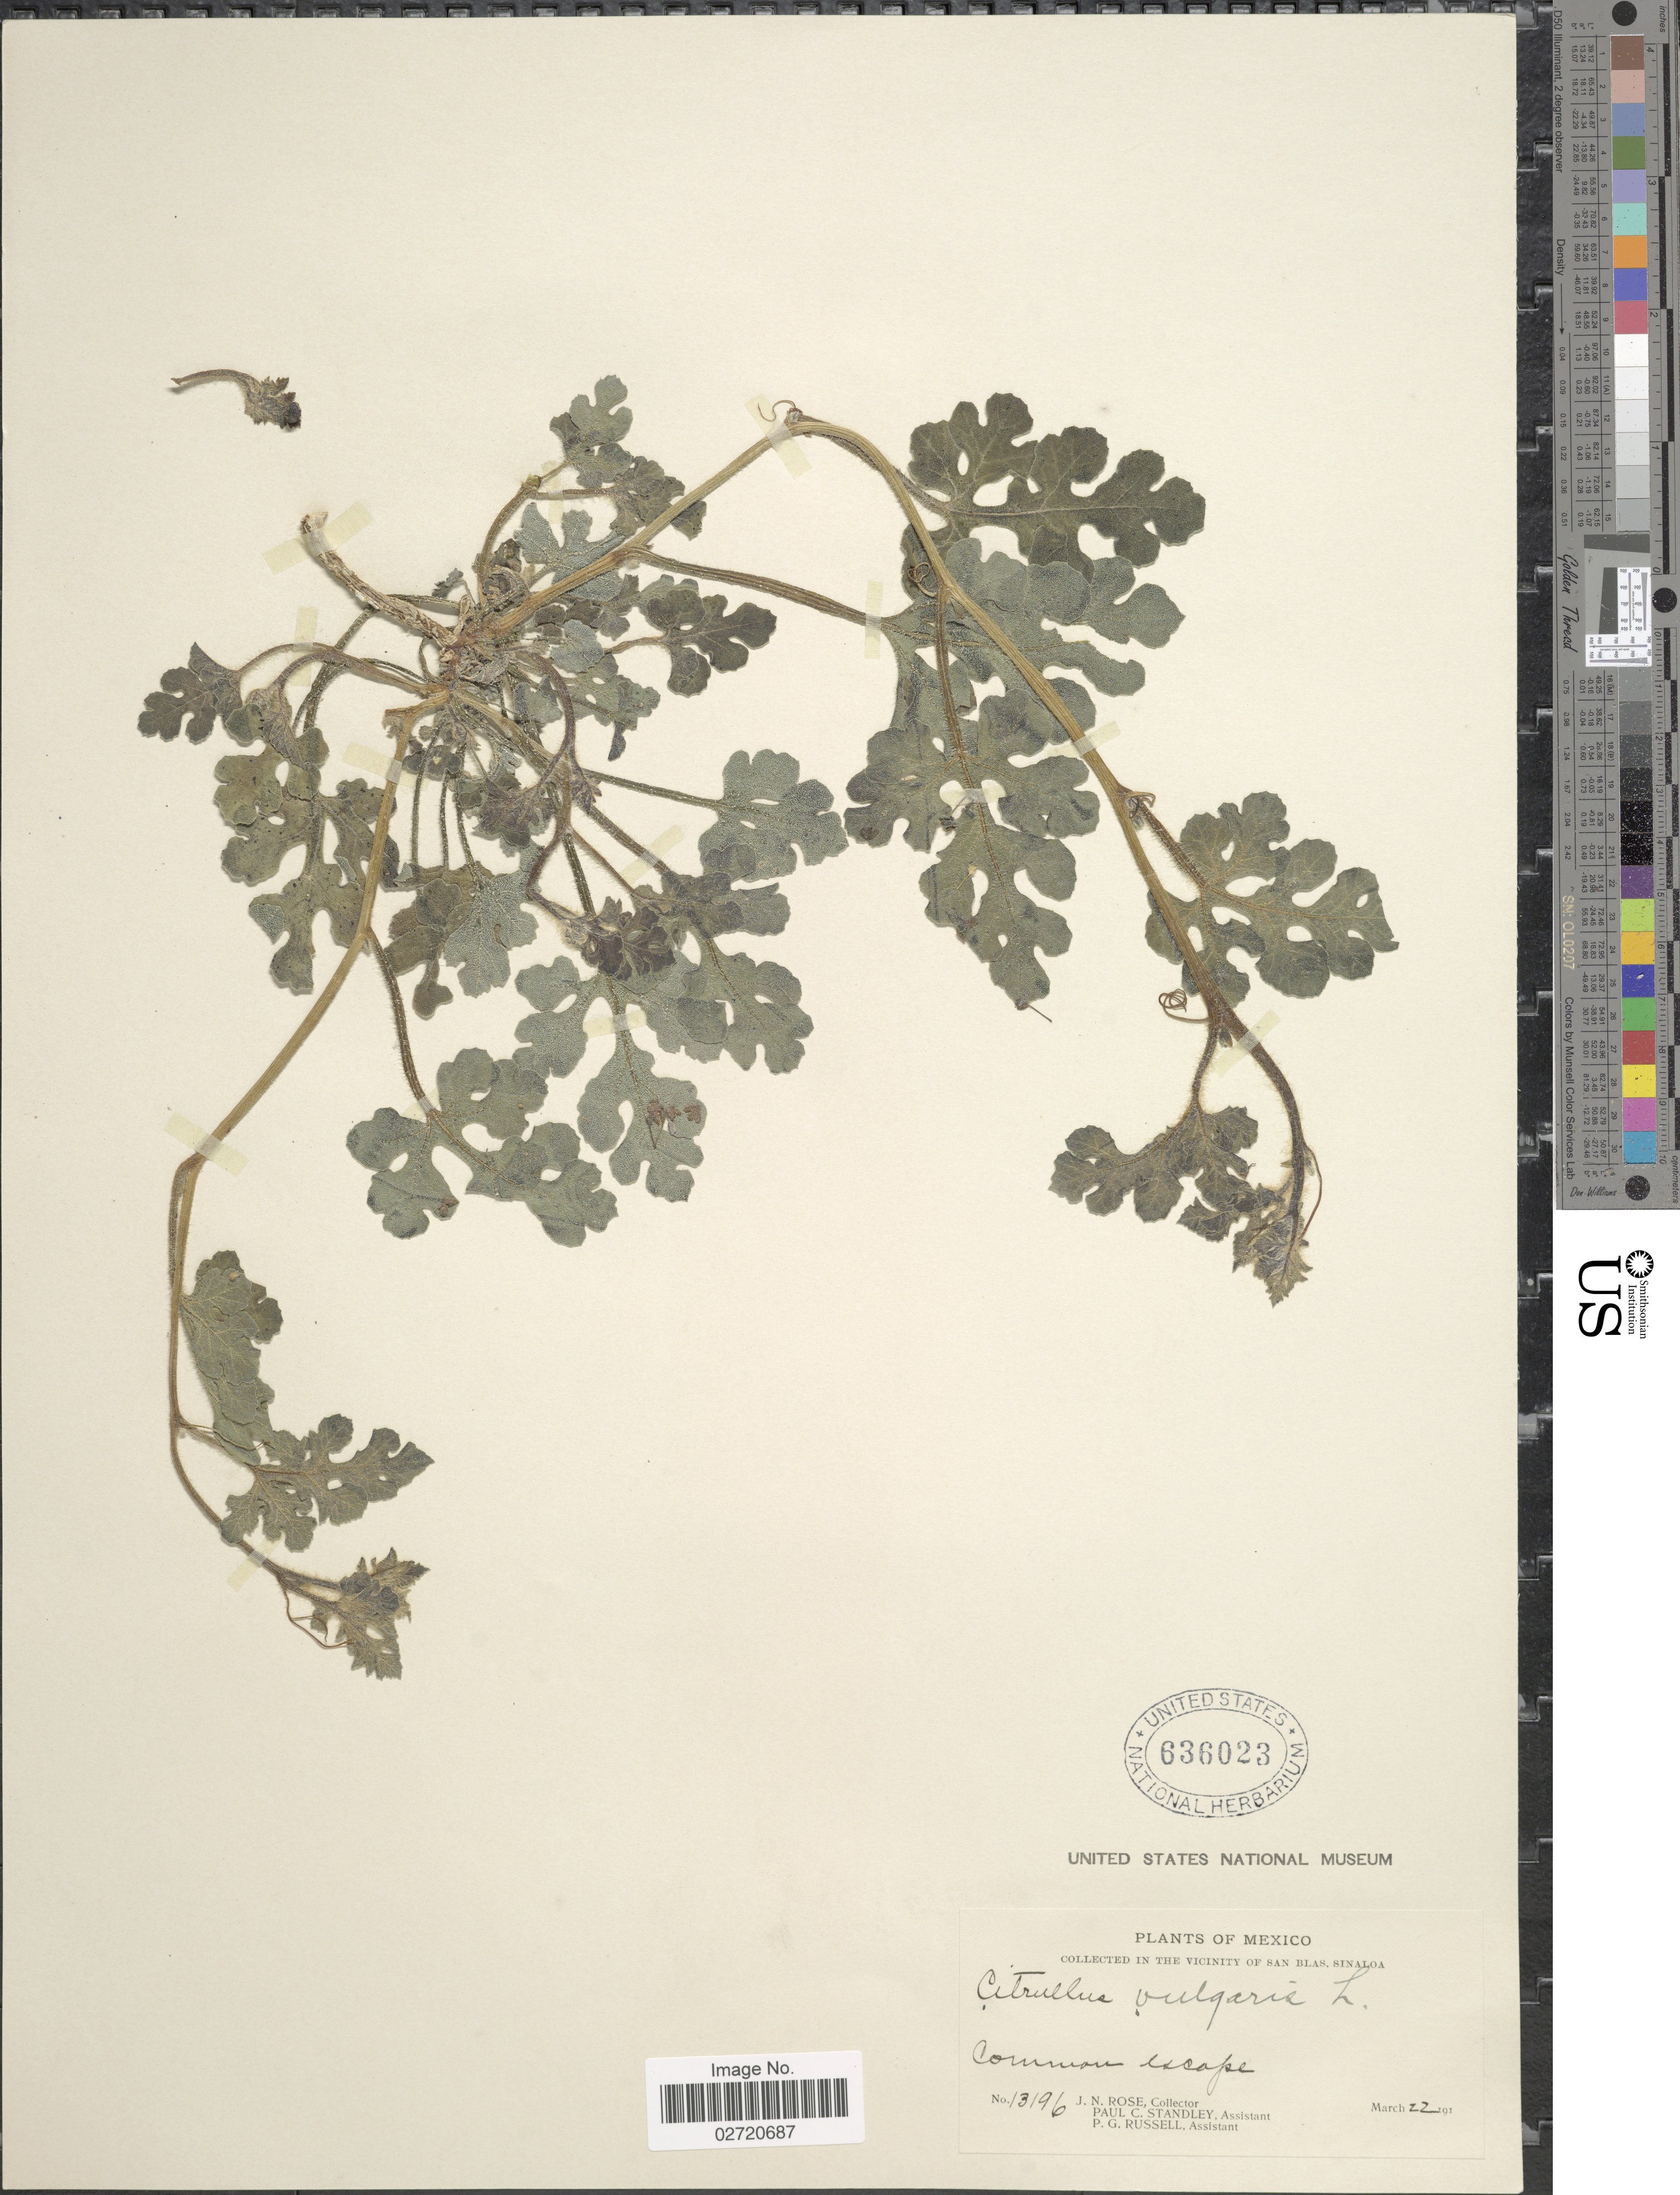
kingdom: Plantae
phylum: Tracheophyta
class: Magnoliopsida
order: Cucurbitales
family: Cucurbitaceae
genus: Citrullus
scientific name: Citrullus lanatus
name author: (Thunb.) Matsum. & Nakai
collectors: J. N. Rose, P. C. Standley & P. G. Russell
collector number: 13196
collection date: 1910-03-22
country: Mexico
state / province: Sinaloa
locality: Vicinity of San Blas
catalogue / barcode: US 636023